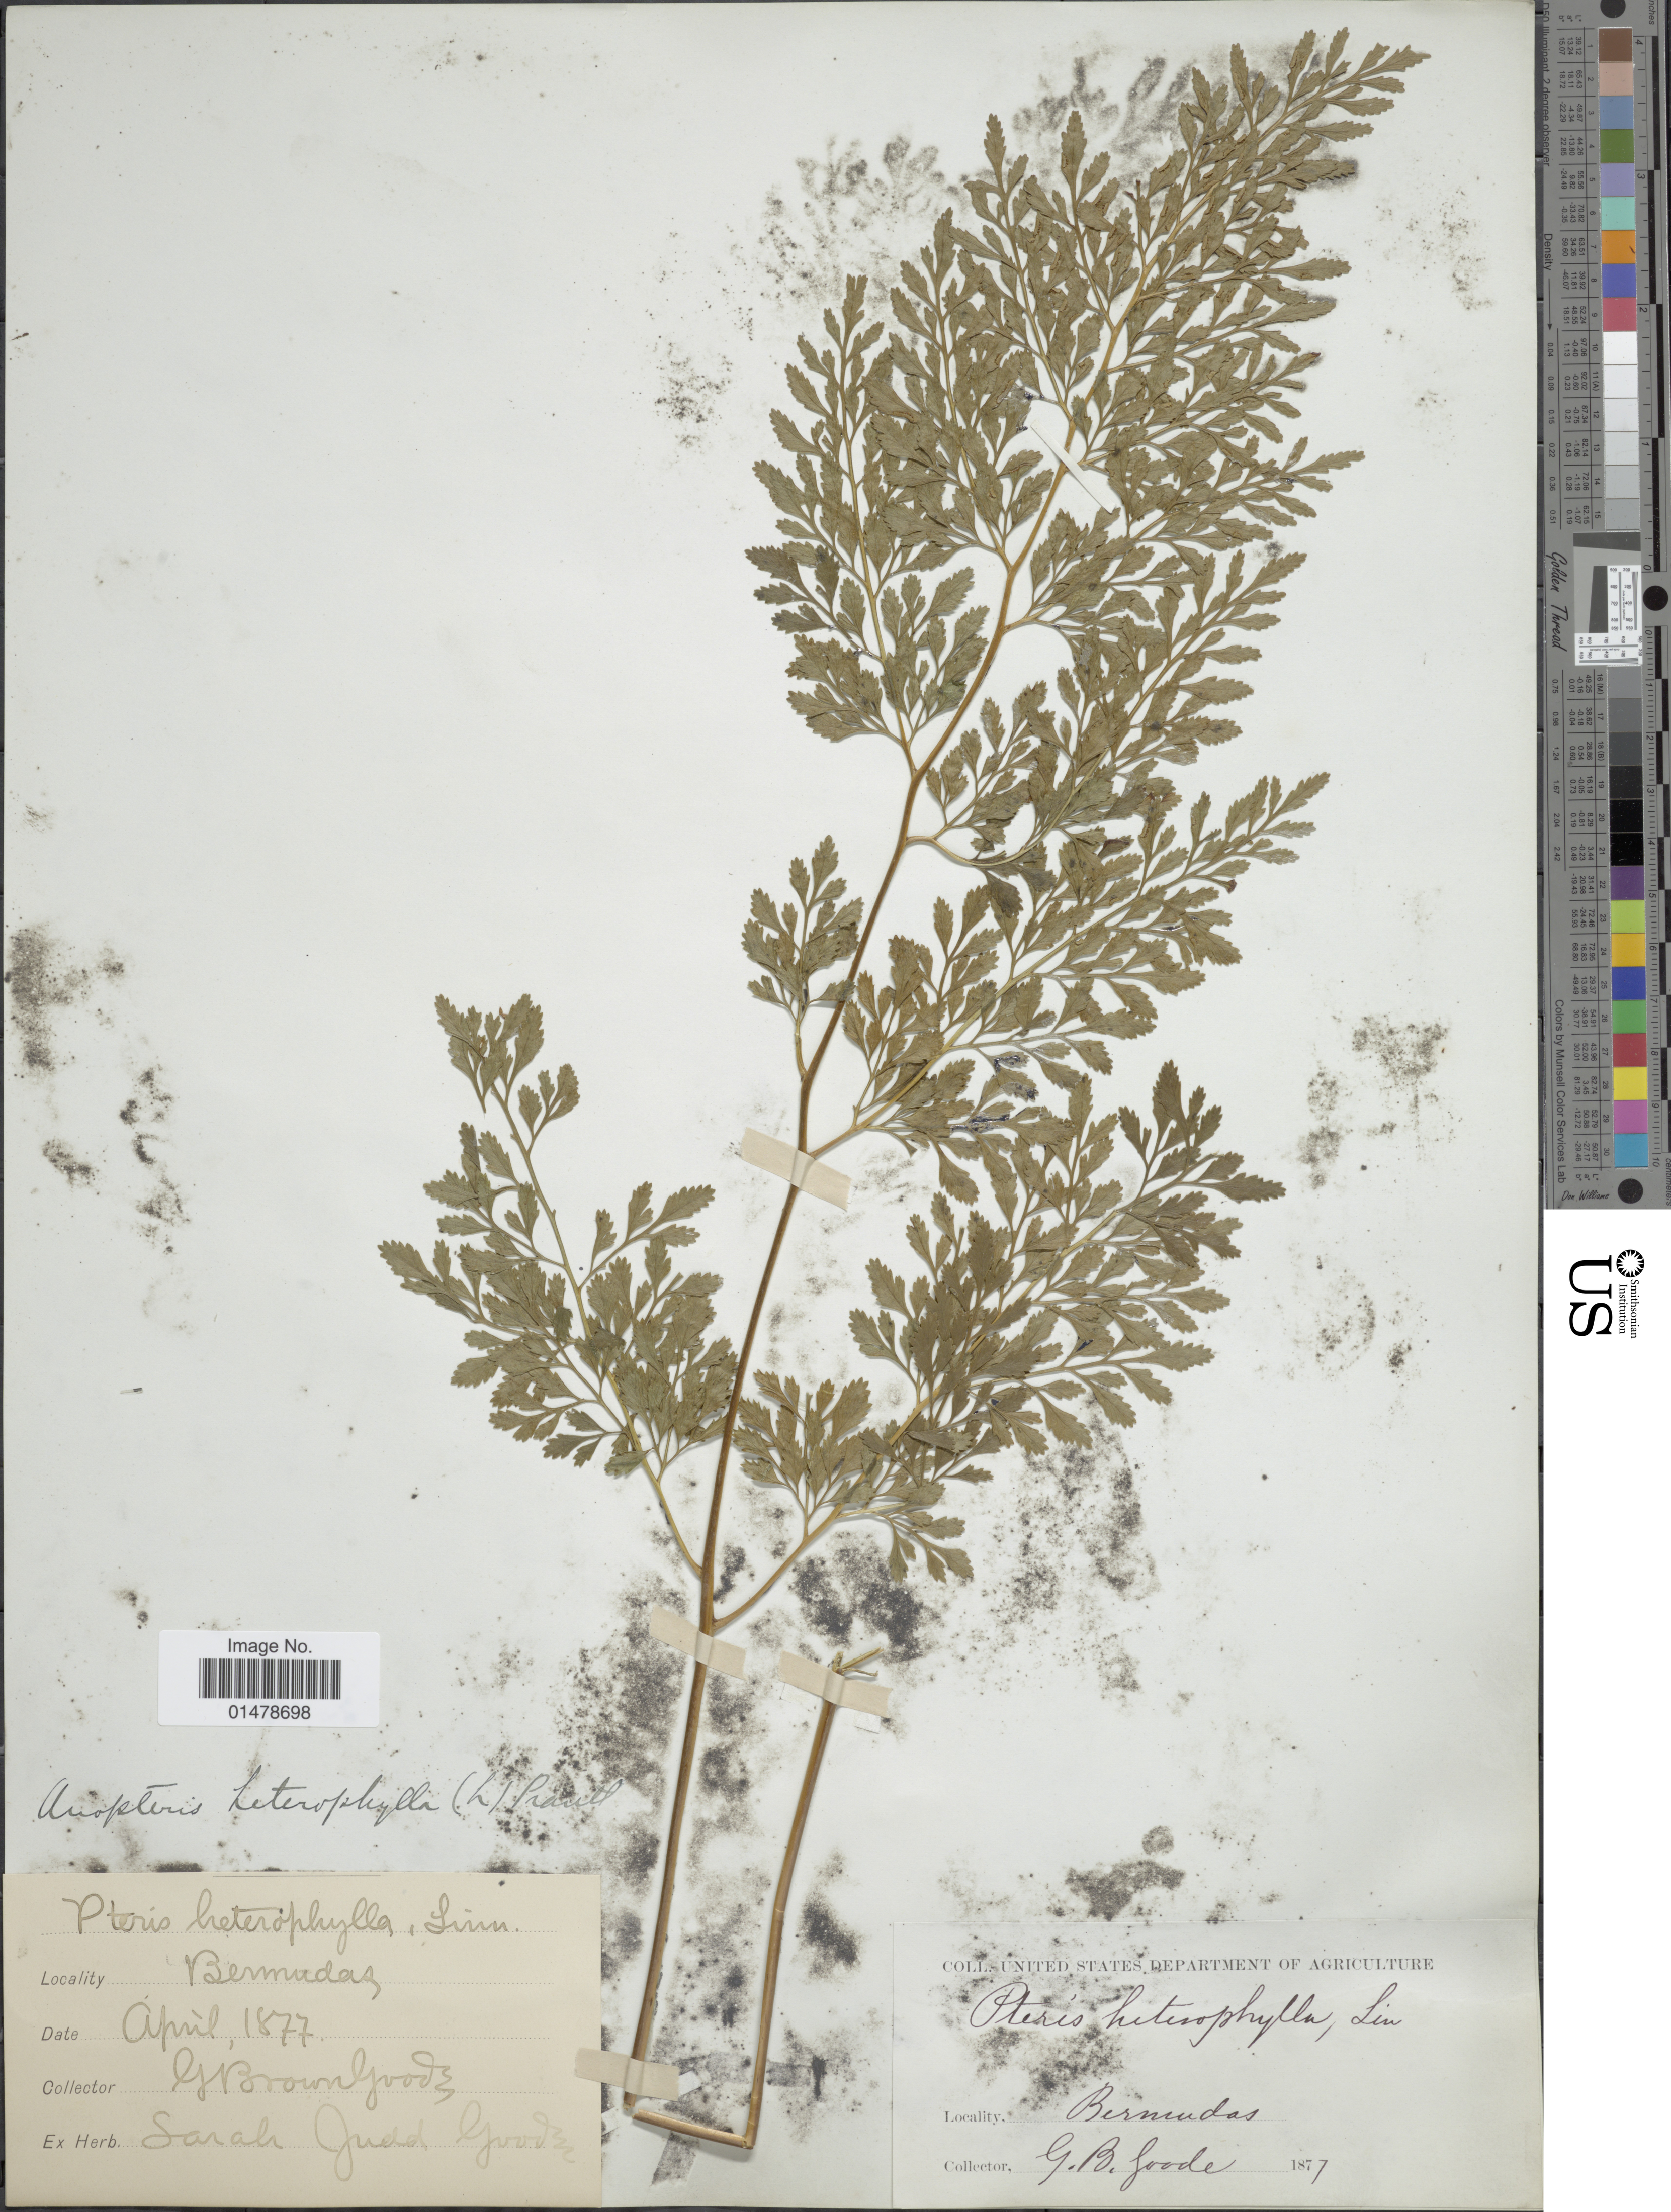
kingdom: Plantae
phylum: Tracheophyta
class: Polypodiopsida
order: Polypodiales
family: Pteridaceae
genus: Pteris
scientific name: Pteris hexagona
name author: (L.) Proctor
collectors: G. Goode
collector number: s,.n.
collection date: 1877-04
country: Bermuda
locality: Bermudas.